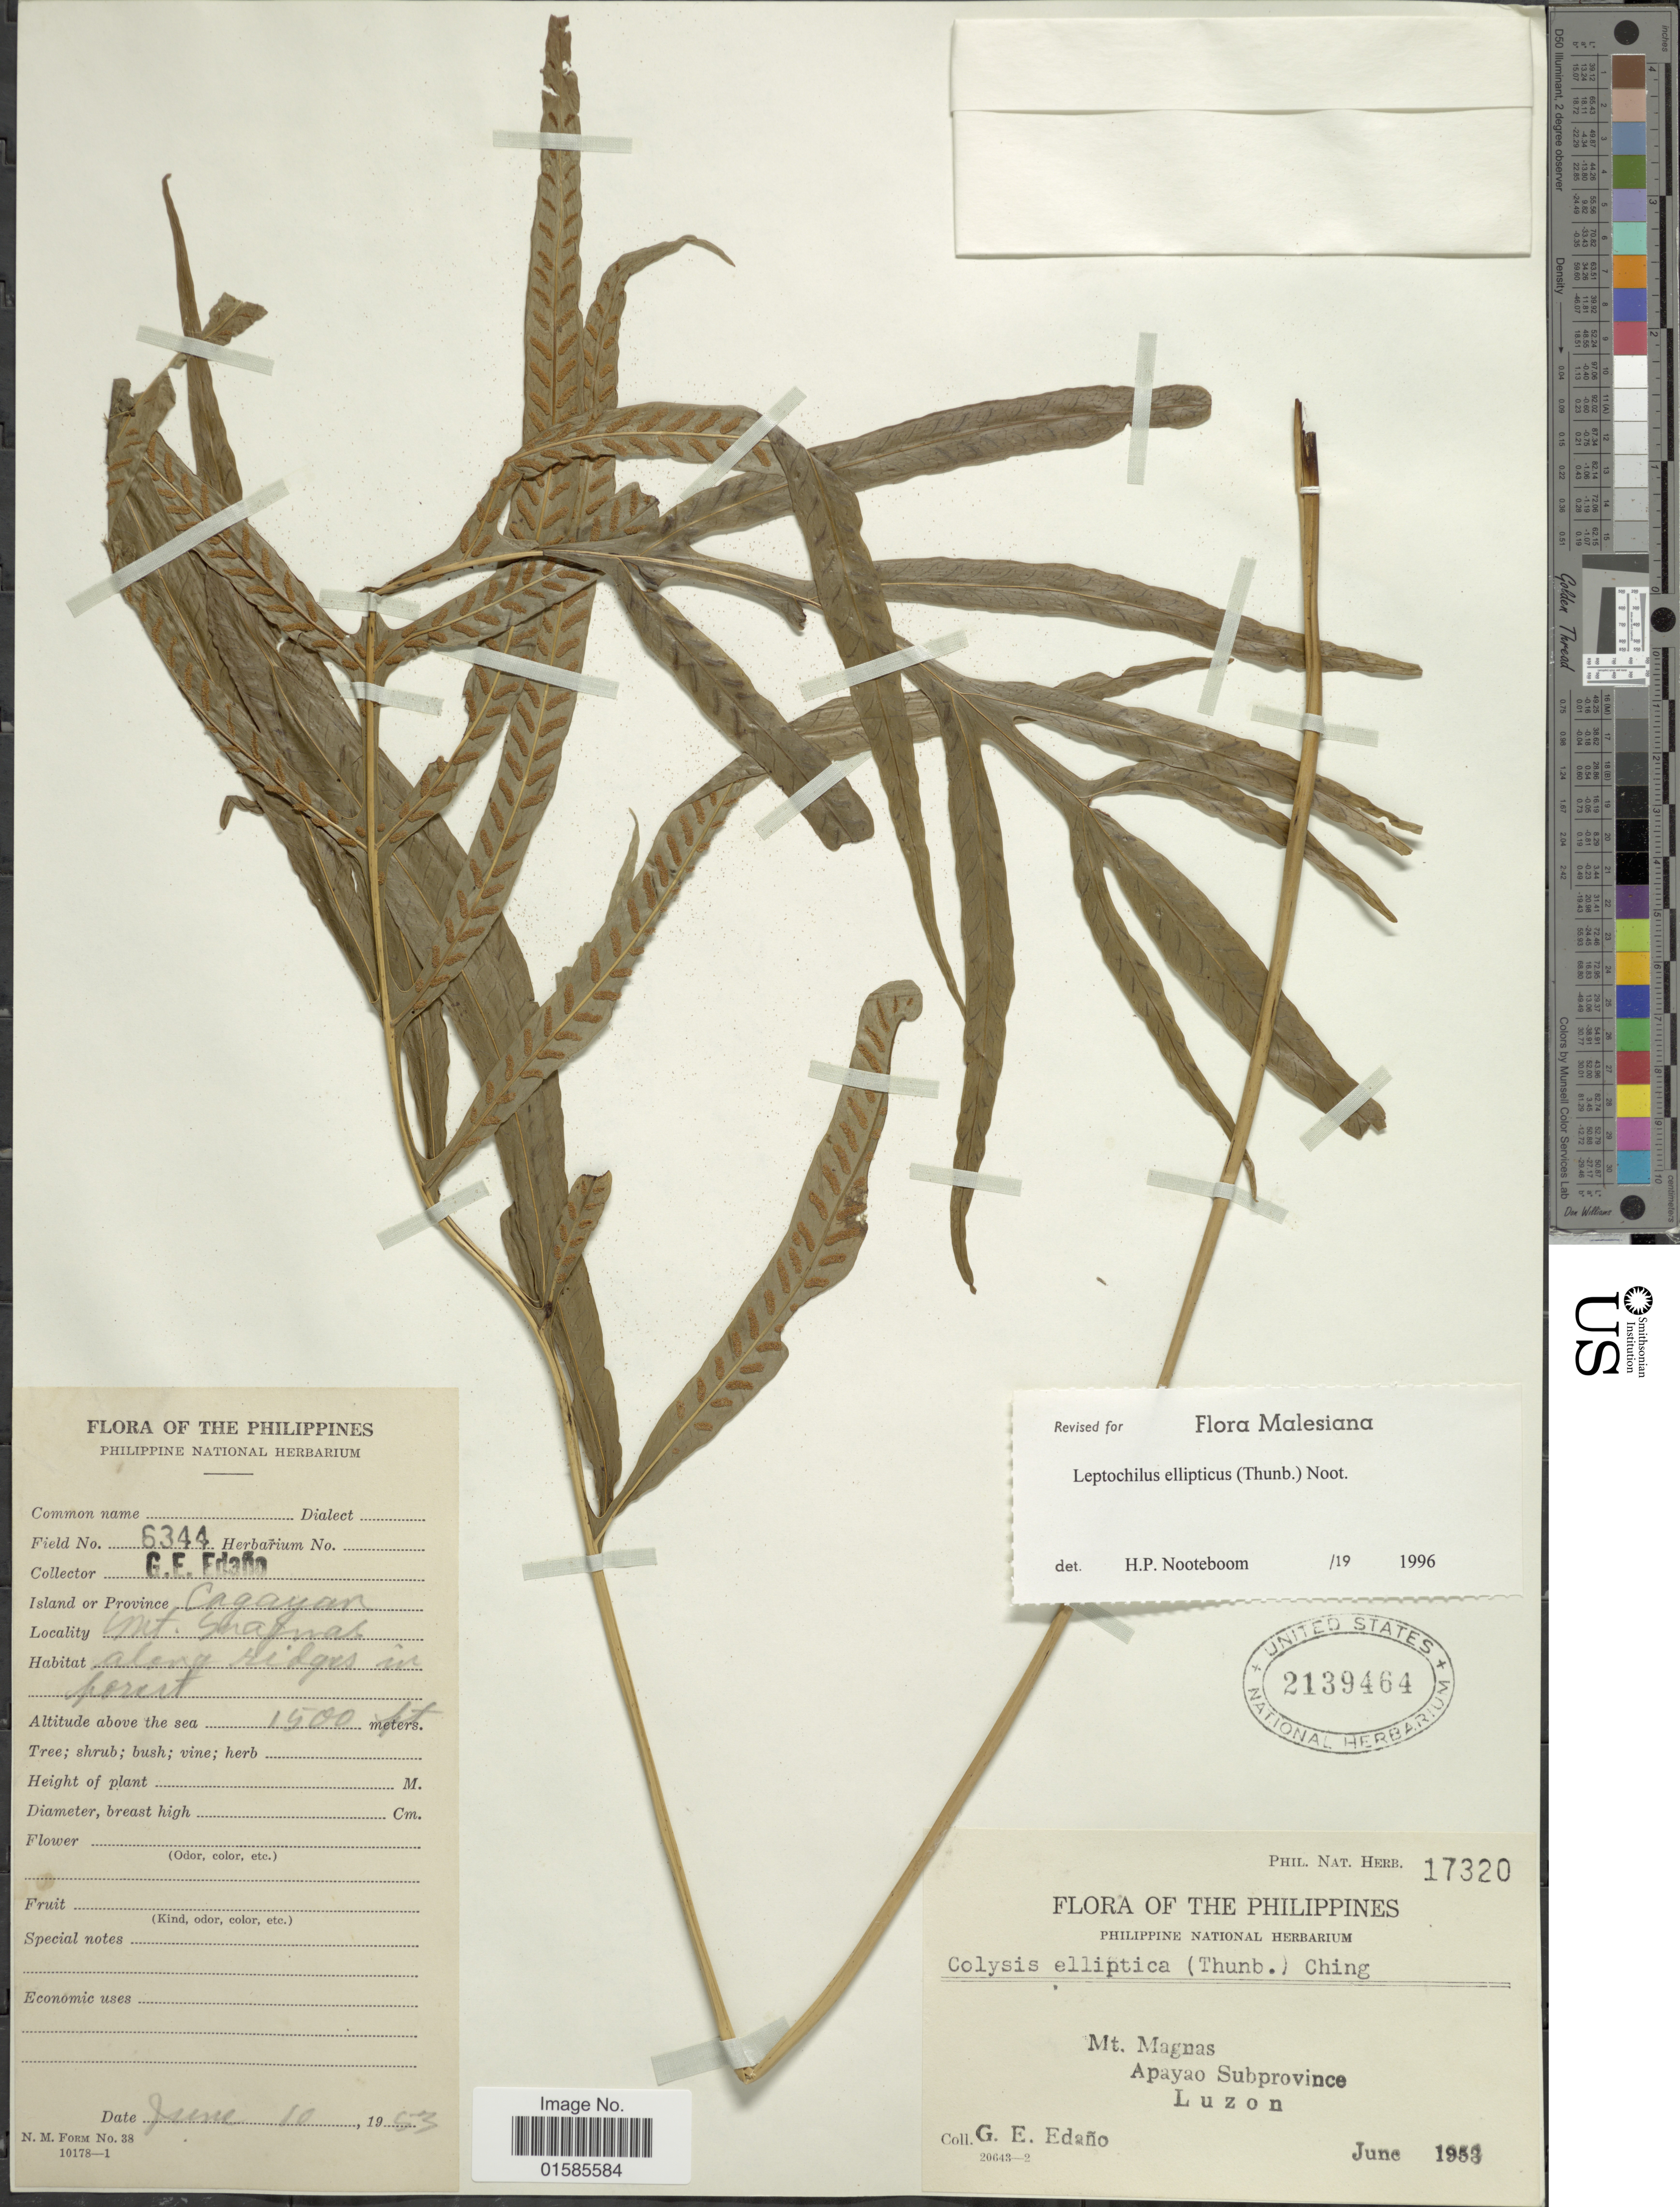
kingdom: Plantae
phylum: Tracheophyta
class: Polypodiopsida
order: Polypodiales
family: Polypodiaceae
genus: Leptochilus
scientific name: Leptochilus ellipticus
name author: (Thunb.) Noot.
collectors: G. E. Edaño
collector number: Phil. Nat. Herb. 17320/6344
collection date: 1953-06-10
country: Philippines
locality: The Philippines, Mt. Magnas, Apayao Subprovince, Luzon, Cagayan, Mt. Shafmar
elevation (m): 457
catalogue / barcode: US 2139464